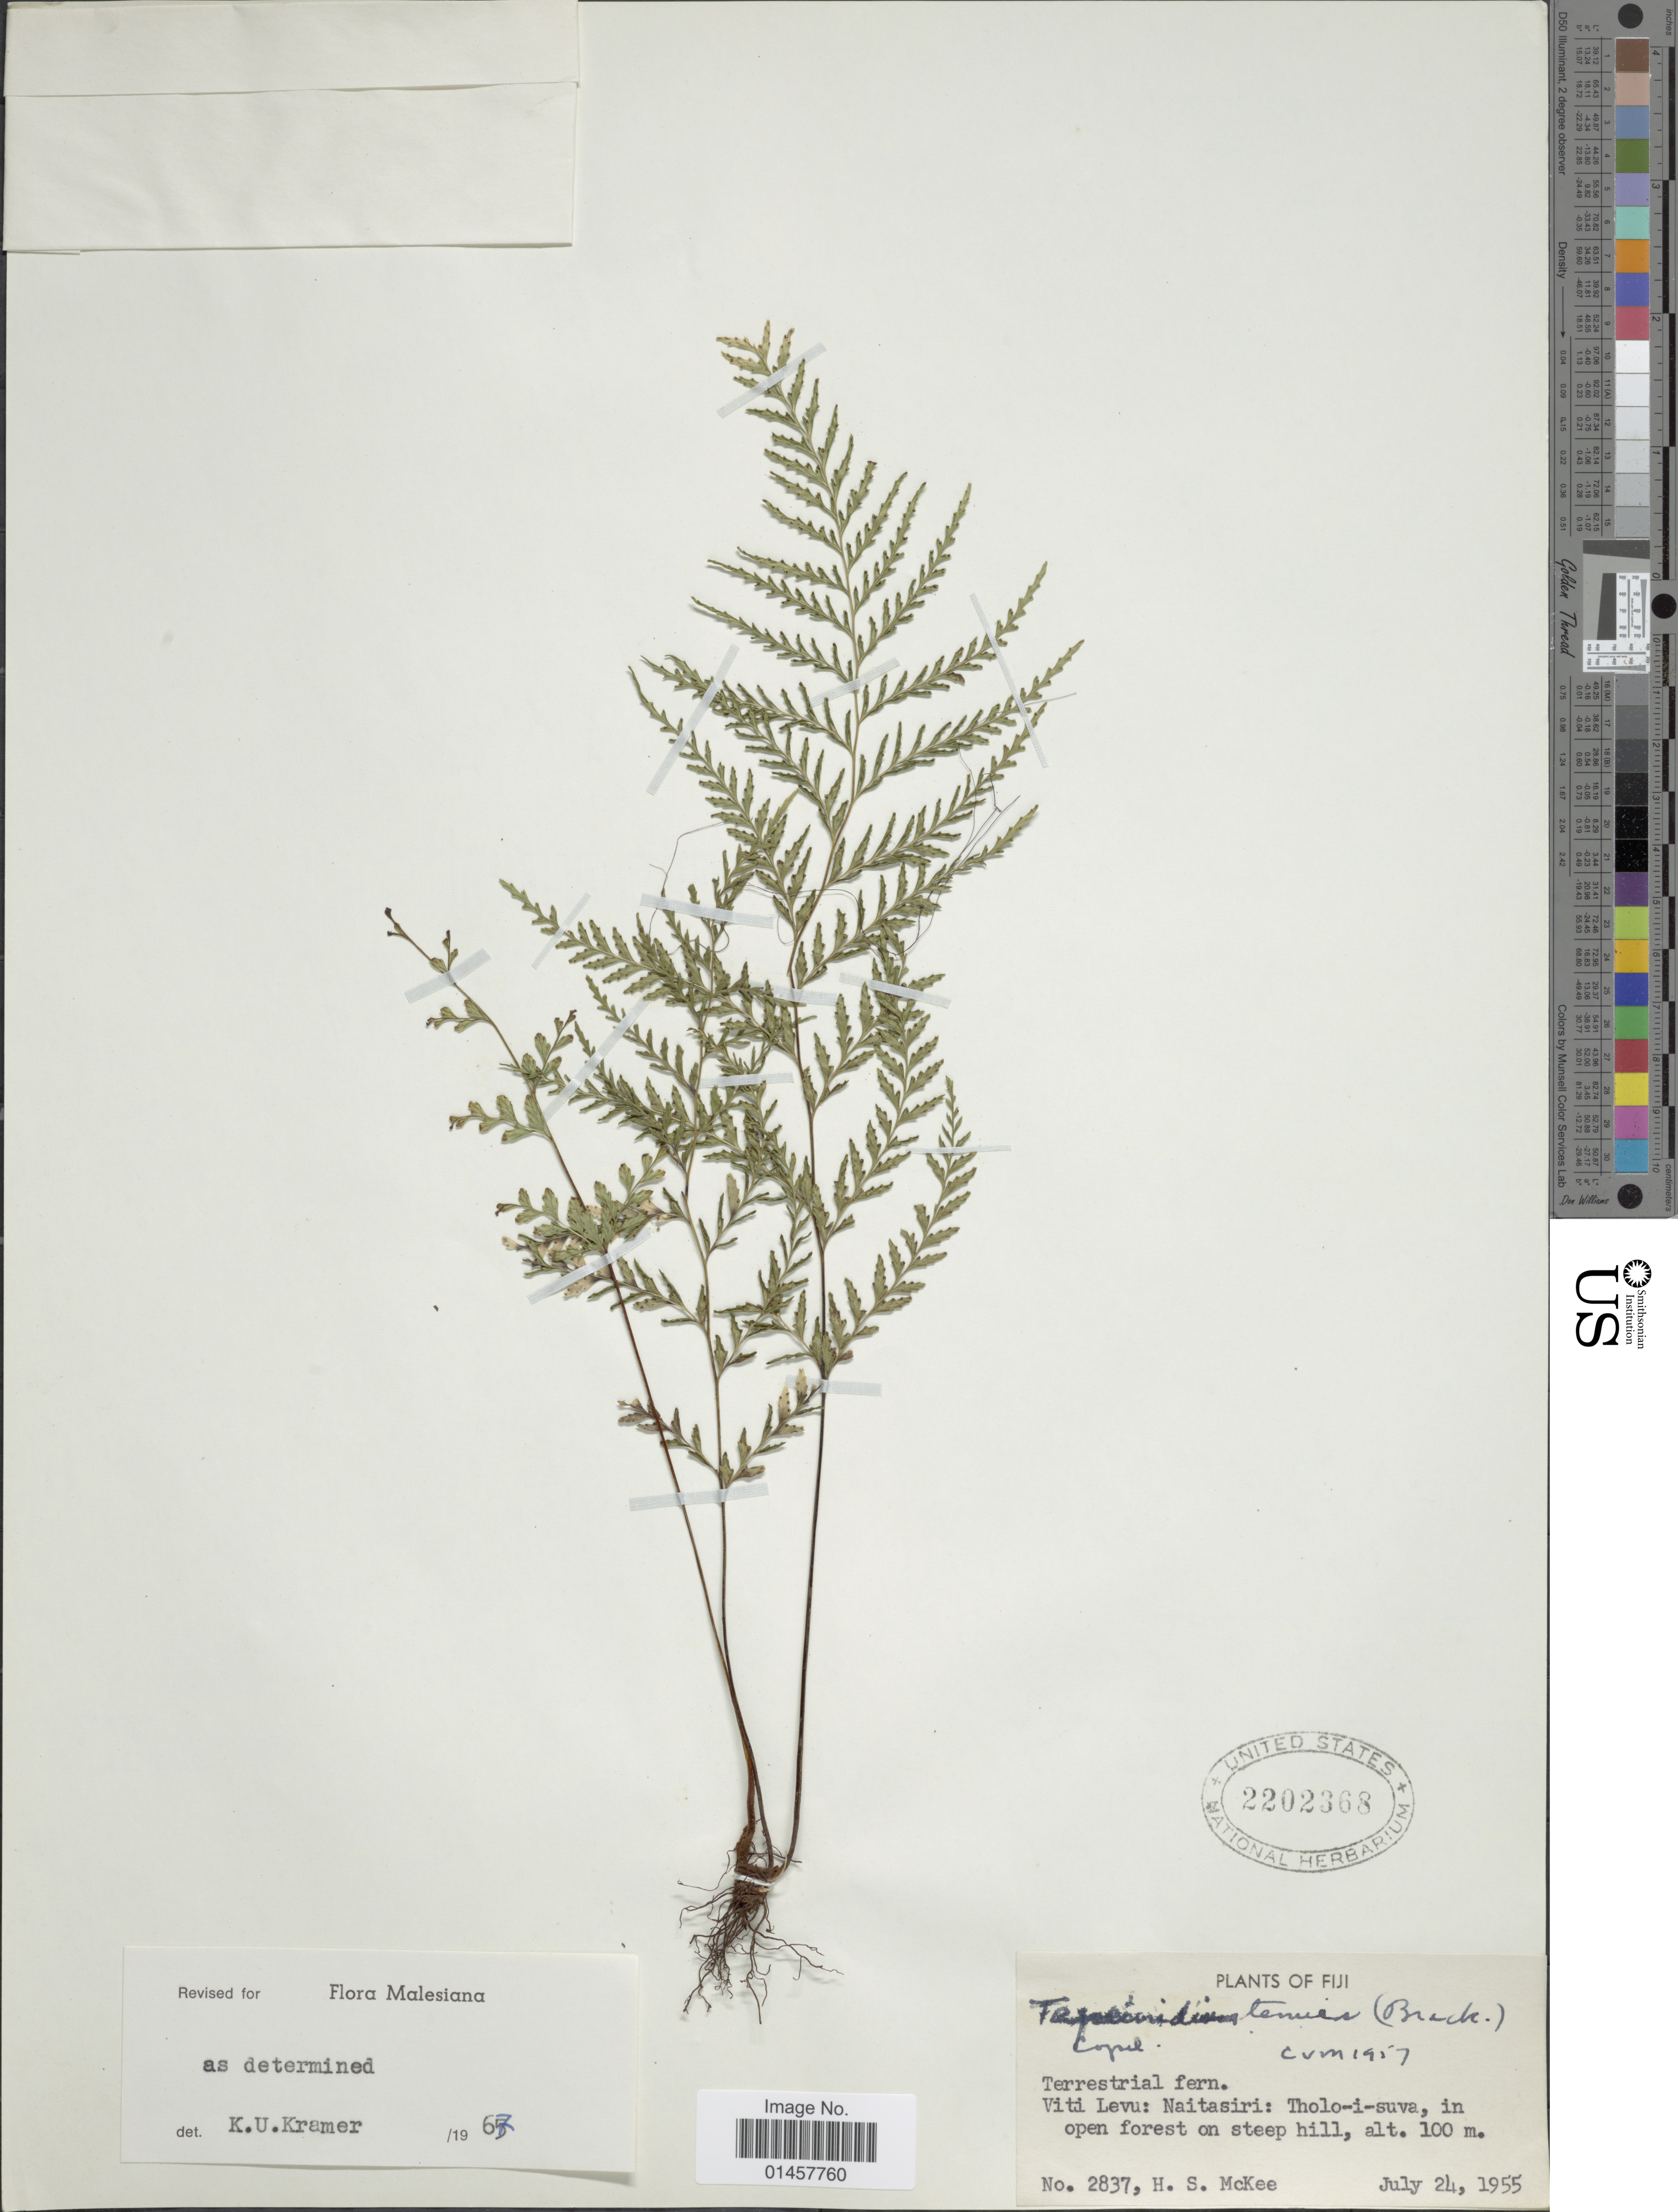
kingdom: Plantae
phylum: Tracheophyta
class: Polypodiopsida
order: Polypodiales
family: Lindsaeaceae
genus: Tapeinidium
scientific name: Tapeinidium tenue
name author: (Brack.) Copel.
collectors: H. S. McKee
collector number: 2837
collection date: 1955-07-24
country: Fiji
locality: Viti Levu: Naitasiri: Tholo-suva, in open forest on steep hill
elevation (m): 100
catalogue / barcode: US 2202368